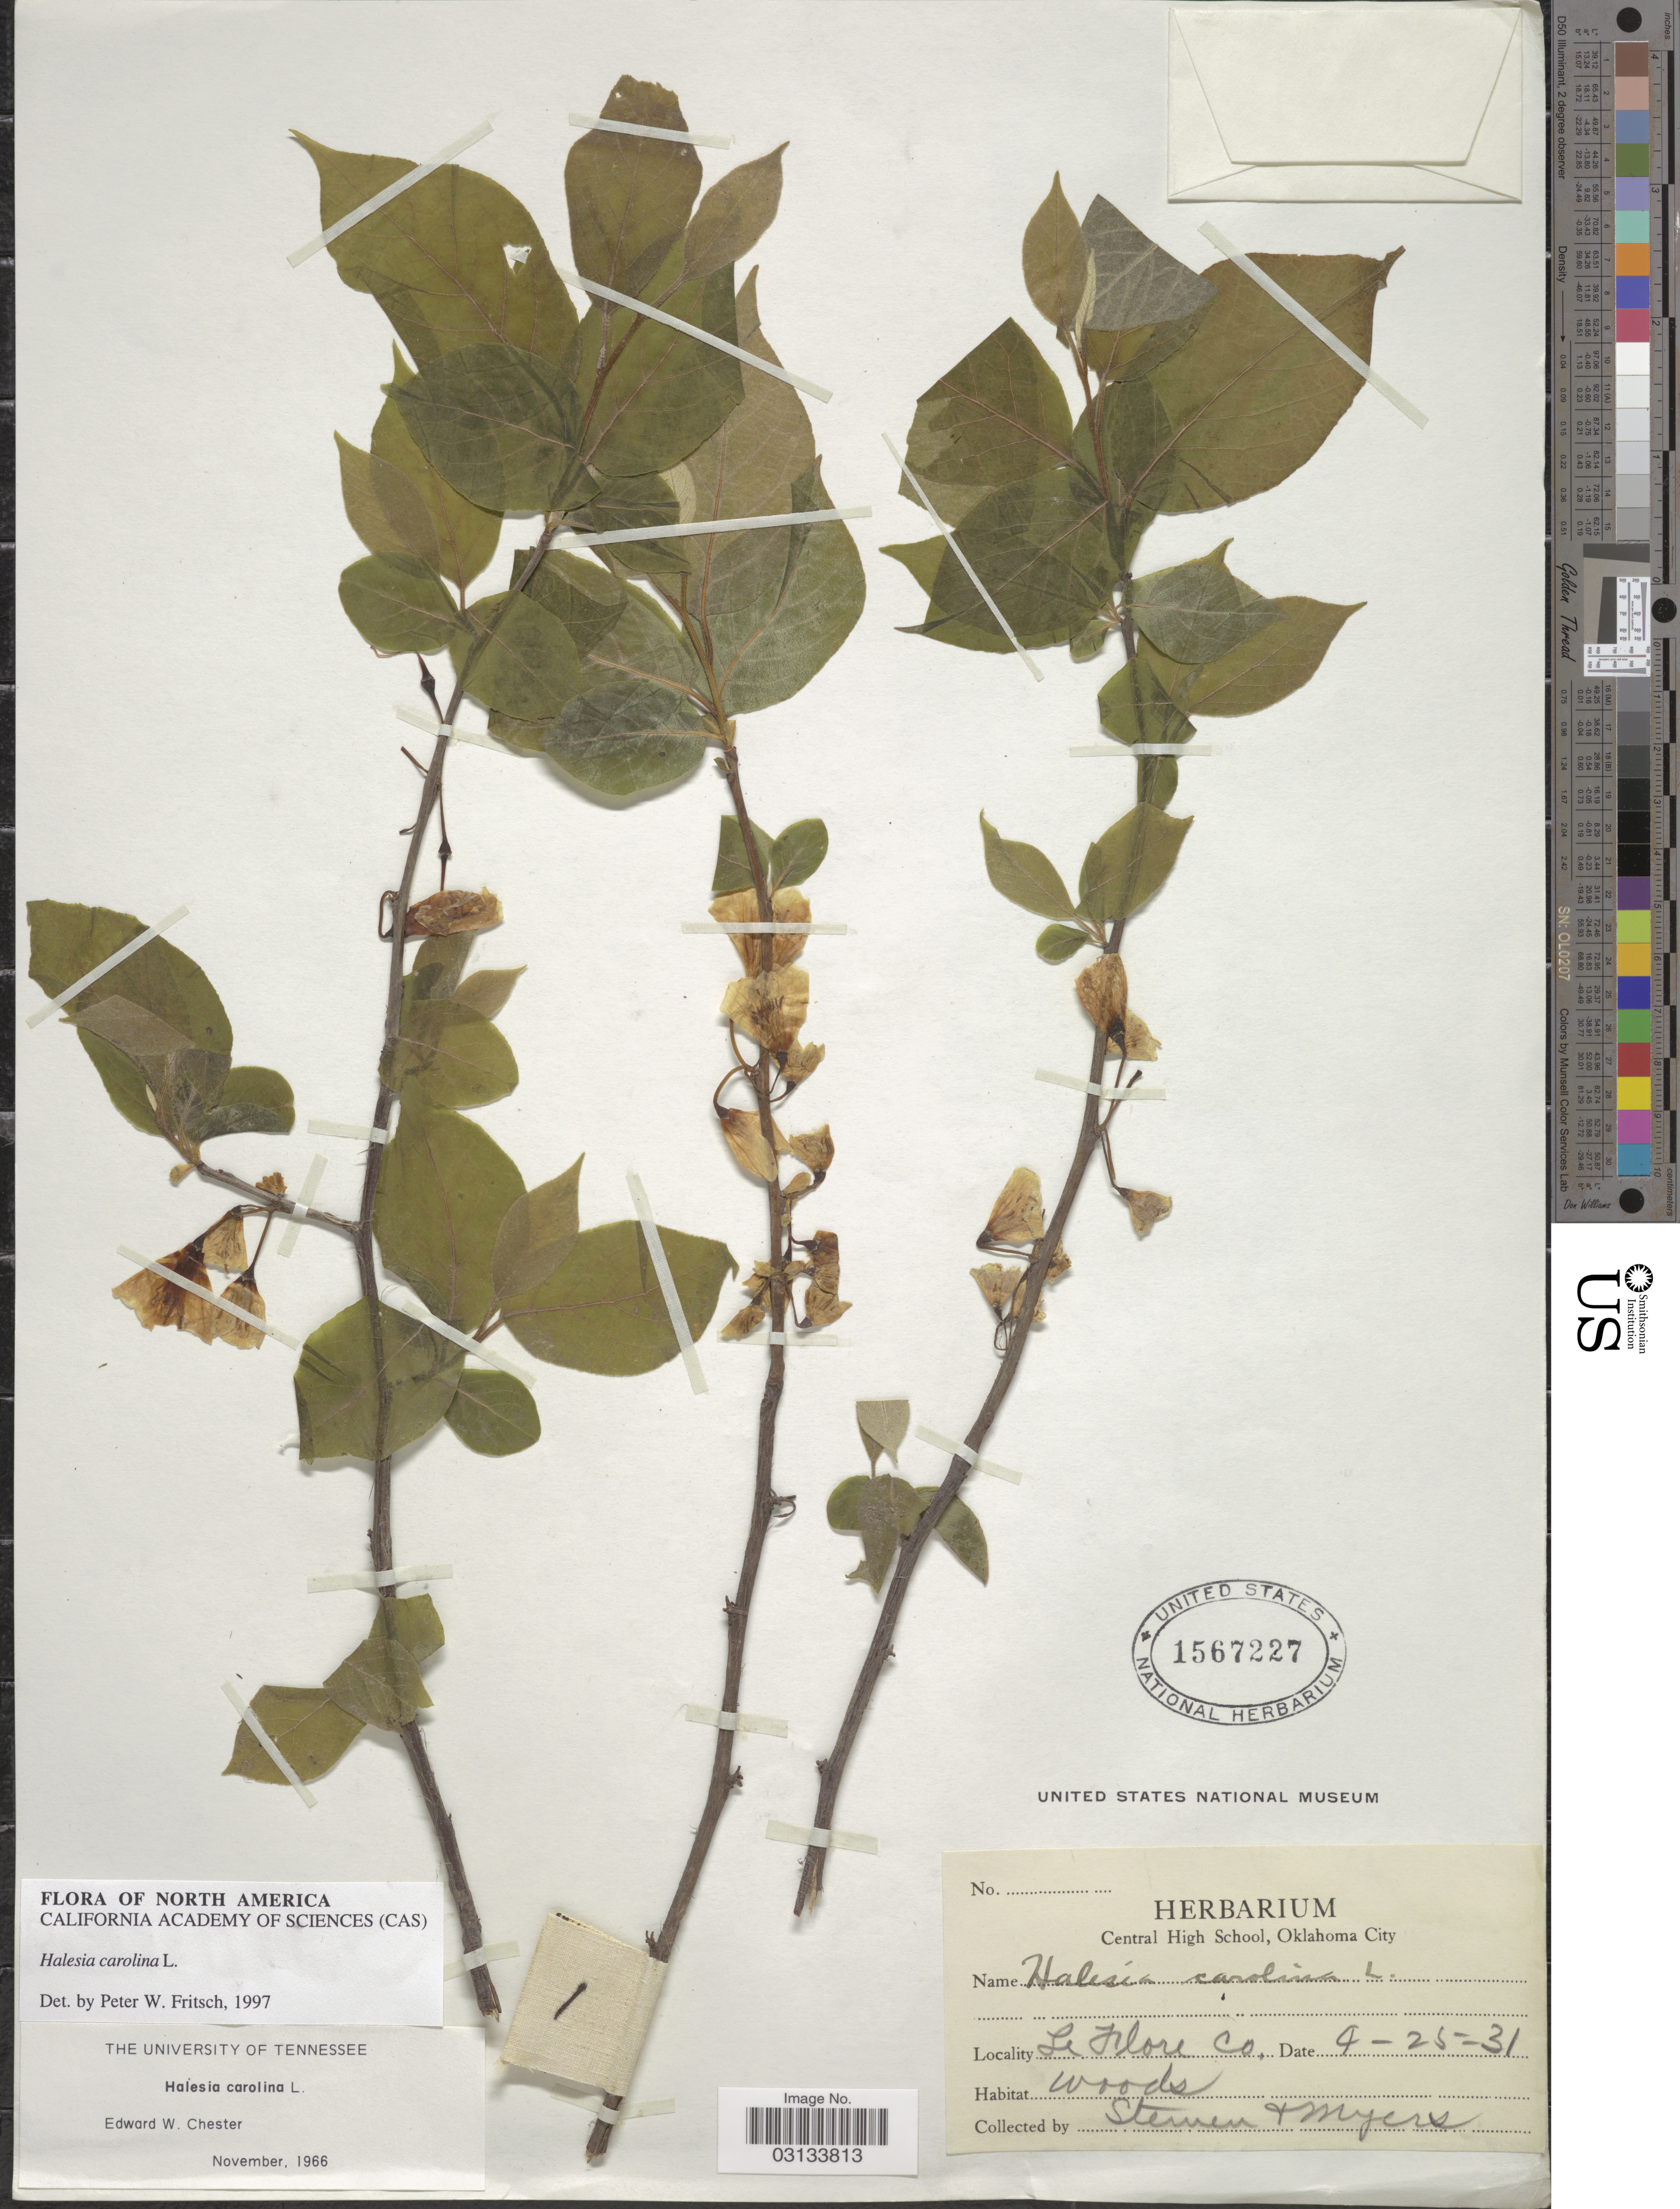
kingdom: Plantae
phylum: Tracheophyta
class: Magnoliopsida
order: Ericales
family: Styracaceae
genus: Halesia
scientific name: Halesia carolina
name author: L.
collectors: Stemen & Myers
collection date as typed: Transcribed d/m/y: 25/4/31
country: United States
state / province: Oklahoma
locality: Le Flore Co.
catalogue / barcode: US 1567227